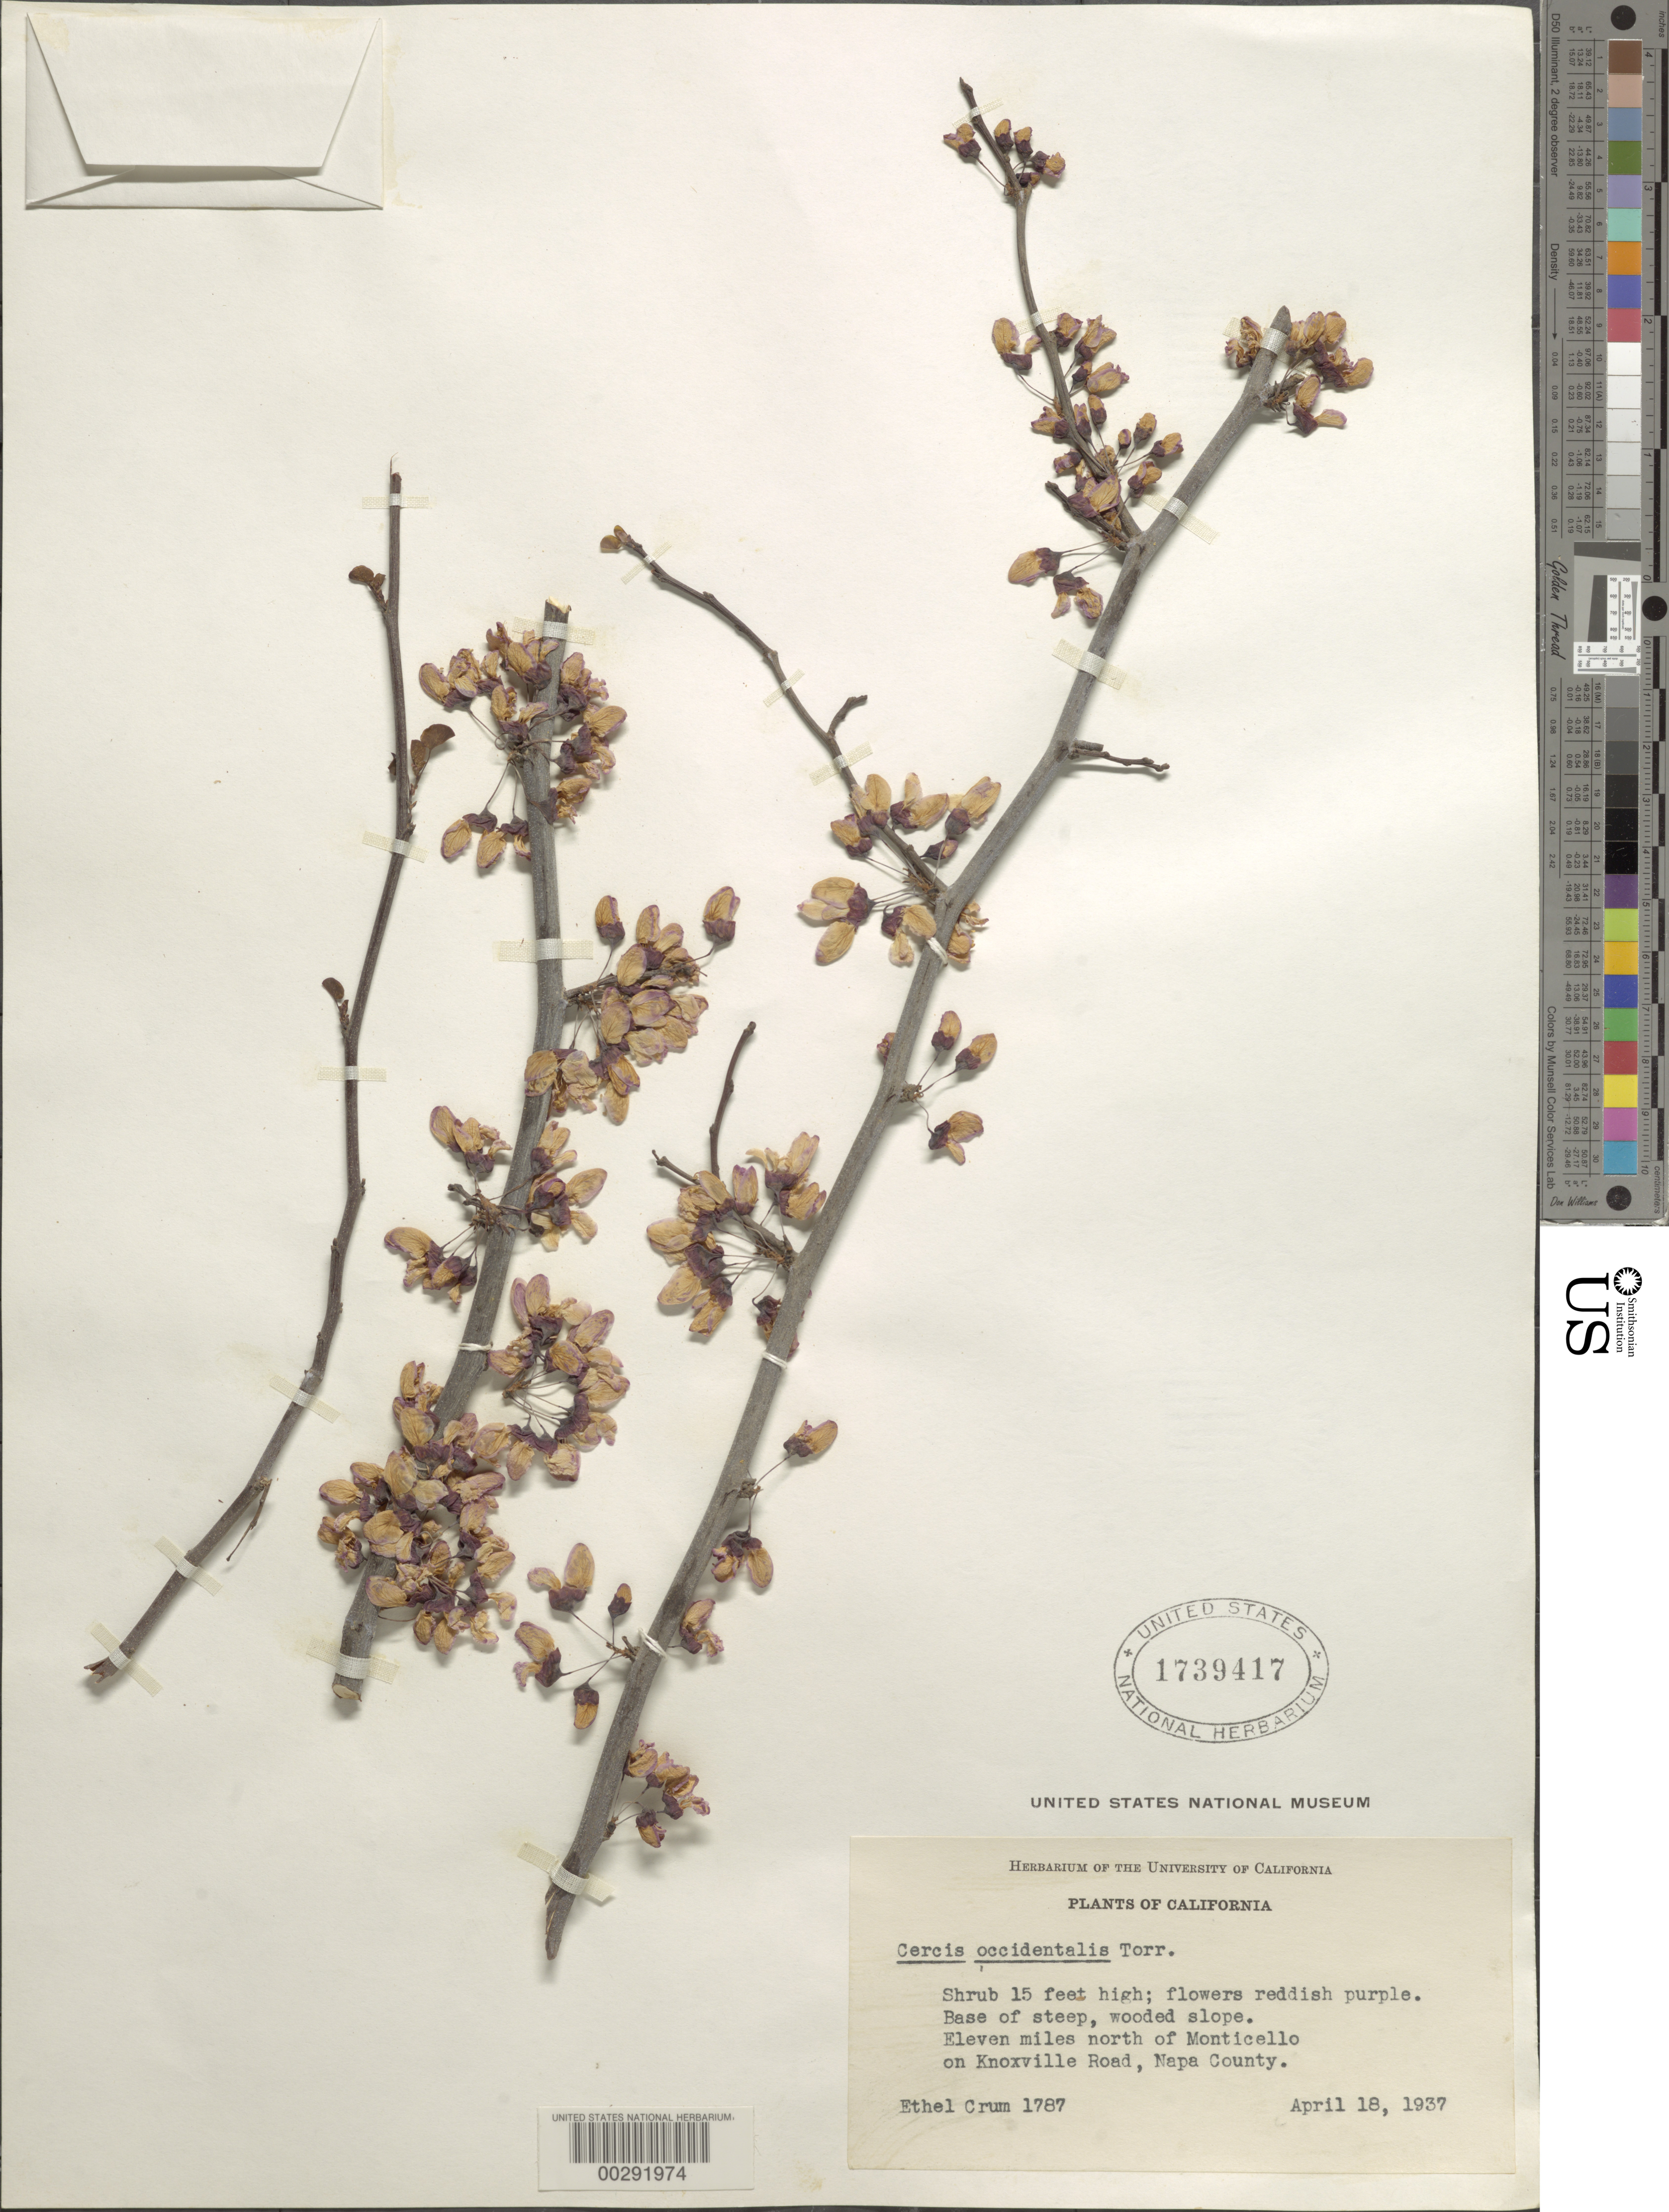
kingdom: Plantae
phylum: Tracheophyta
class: Magnoliopsida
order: Fabales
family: Fabaceae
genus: Cercis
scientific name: Cercis occidentalis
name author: Torr. ex A. Gray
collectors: E. Crum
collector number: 1787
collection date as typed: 18 Apr 1937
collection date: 1937-04-18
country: United States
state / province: California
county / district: Napa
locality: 11 mi n of monticello on knowville road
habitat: Base of steep wooded slope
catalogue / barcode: US 1739417